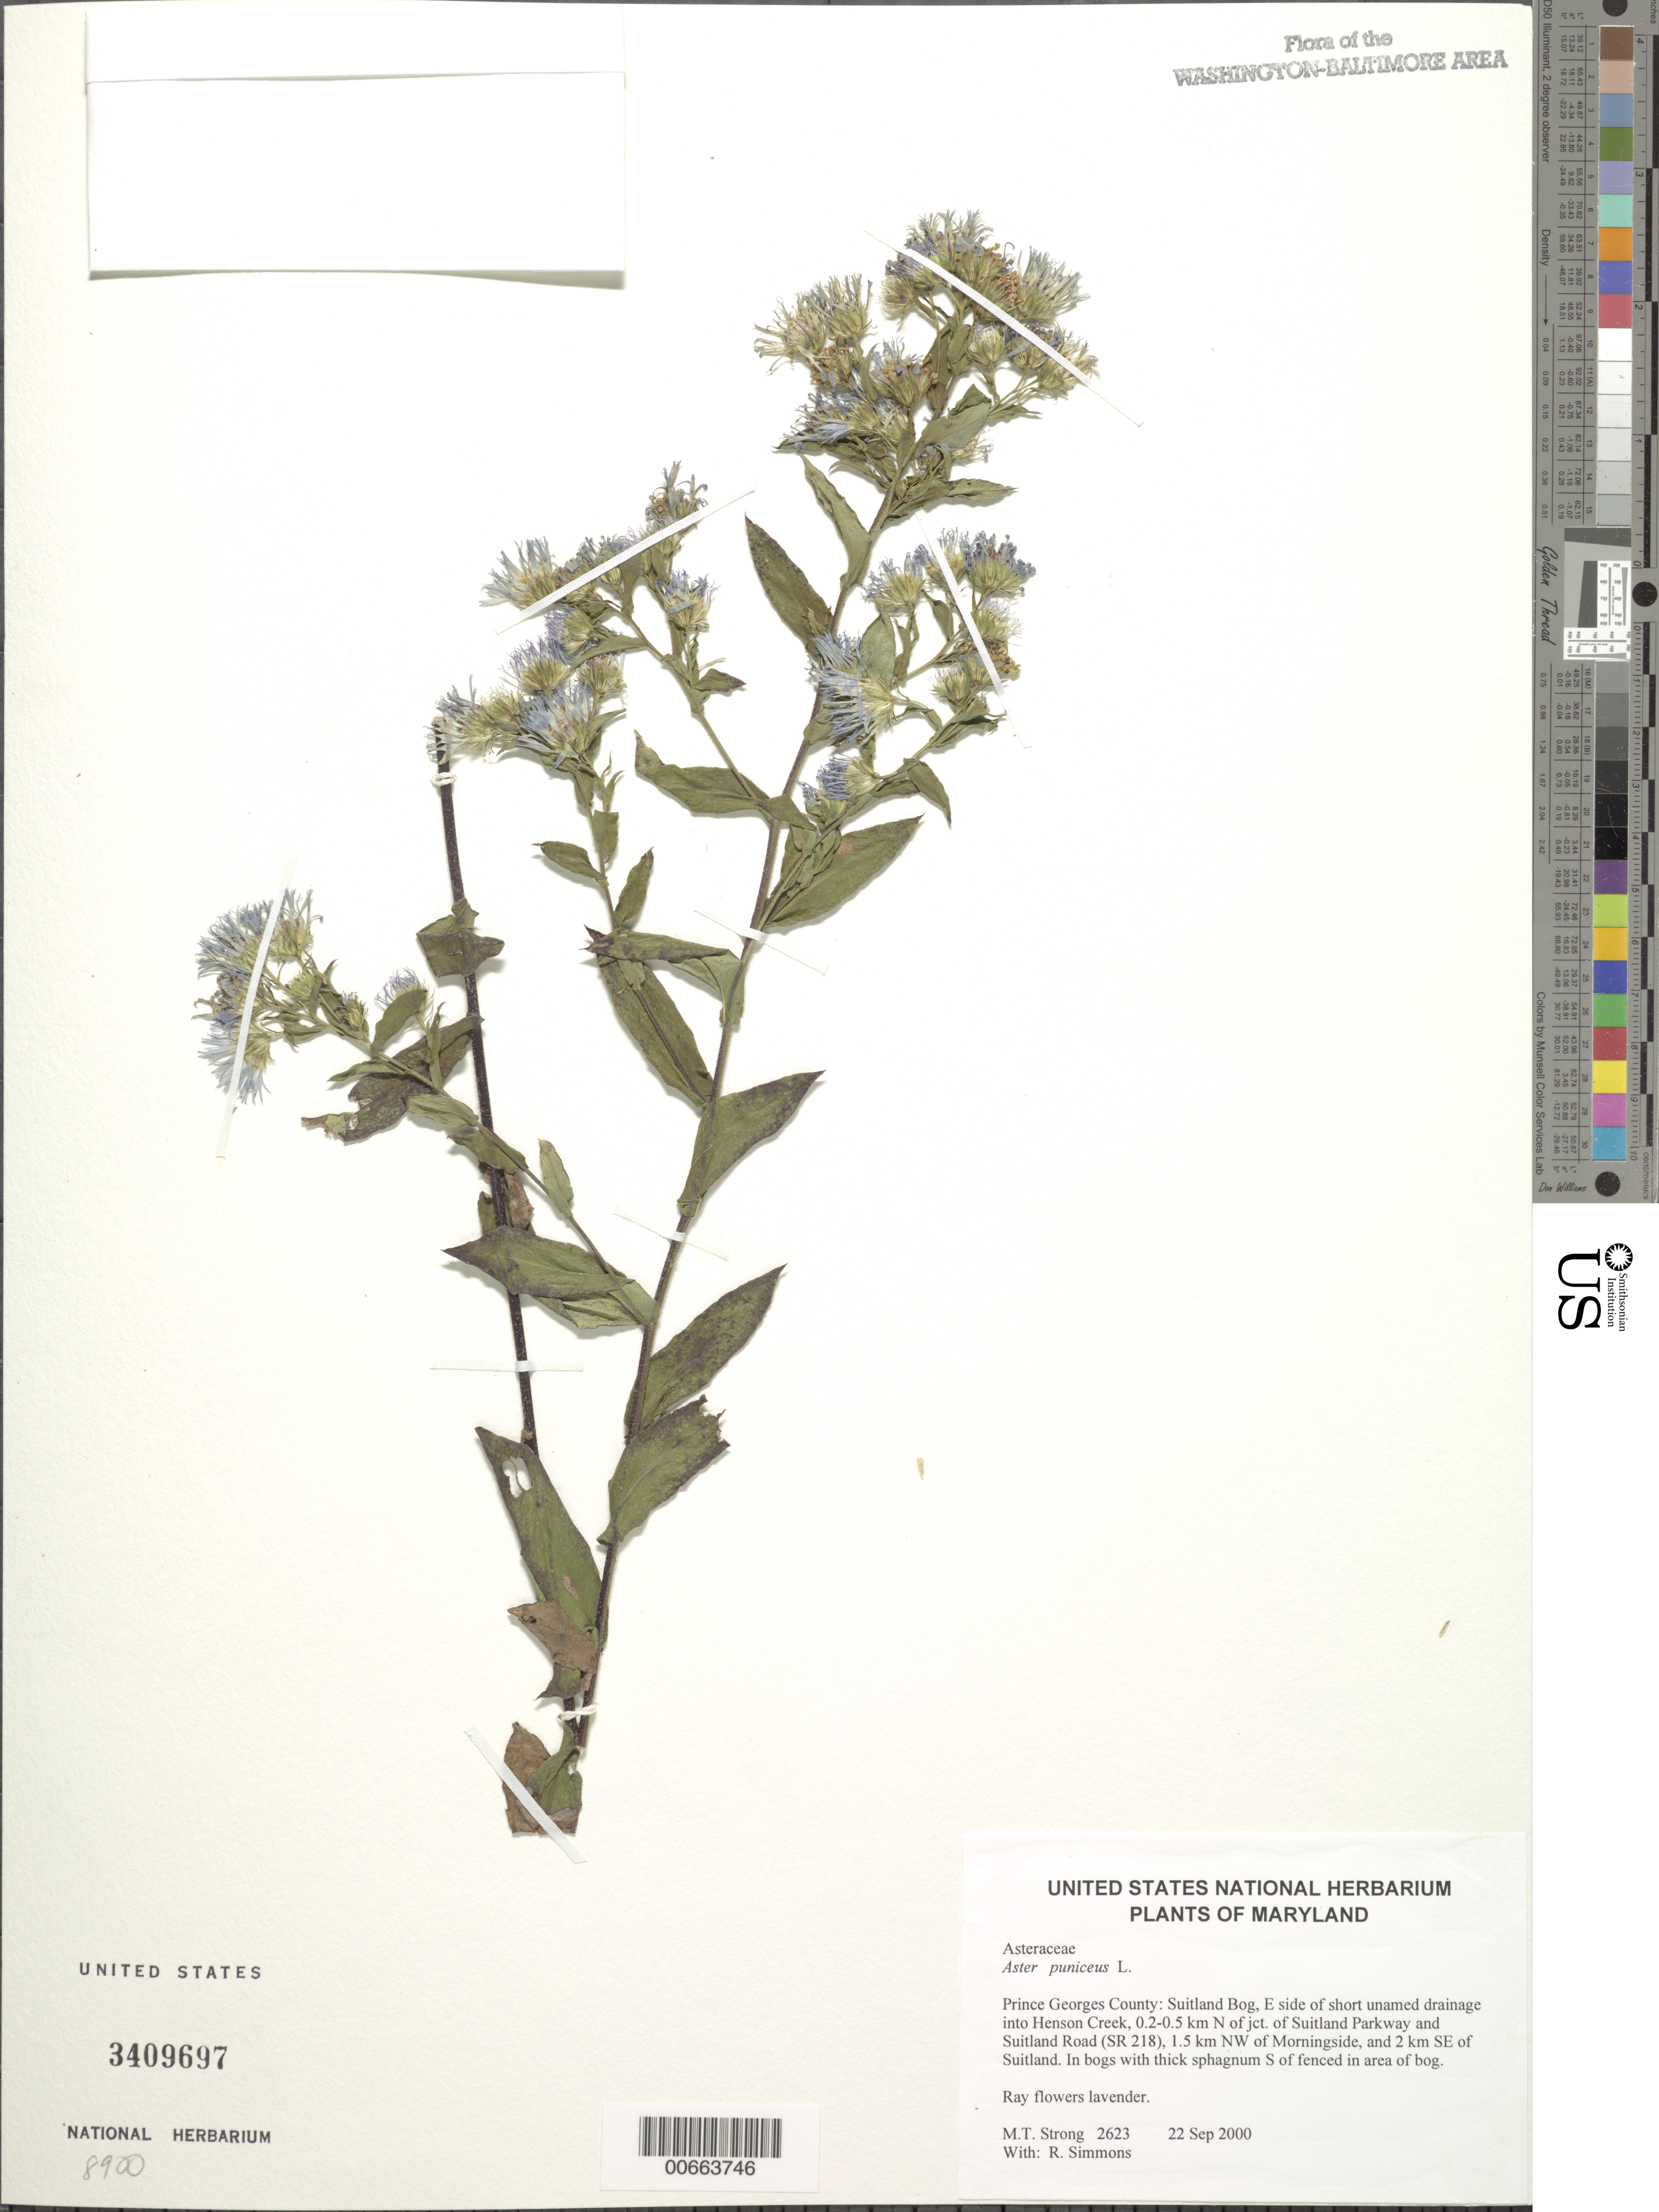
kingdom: Plantae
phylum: Tracheophyta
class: Magnoliopsida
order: Asterales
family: Asteraceae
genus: Symphyotrichum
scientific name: Symphyotrichum puniceum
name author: (L.) Á. Löve & D. Löve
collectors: M. T. Strong & R. Simmons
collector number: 2623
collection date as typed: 22 Sep 2000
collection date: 2000-09-22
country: United States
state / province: Maryland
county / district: Prince George's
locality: Suitland Bog, E side of short unamed drainage into Henson Creek, 0.2-0.5 km N of jct. of Suitland Parkway and Suitland Road (SR 218), 1.5 km NW of Morningside, and 2 km SE of Suitland.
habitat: In bogs with thick sphagnum S of fenced in area of bog.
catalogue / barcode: US 3409697